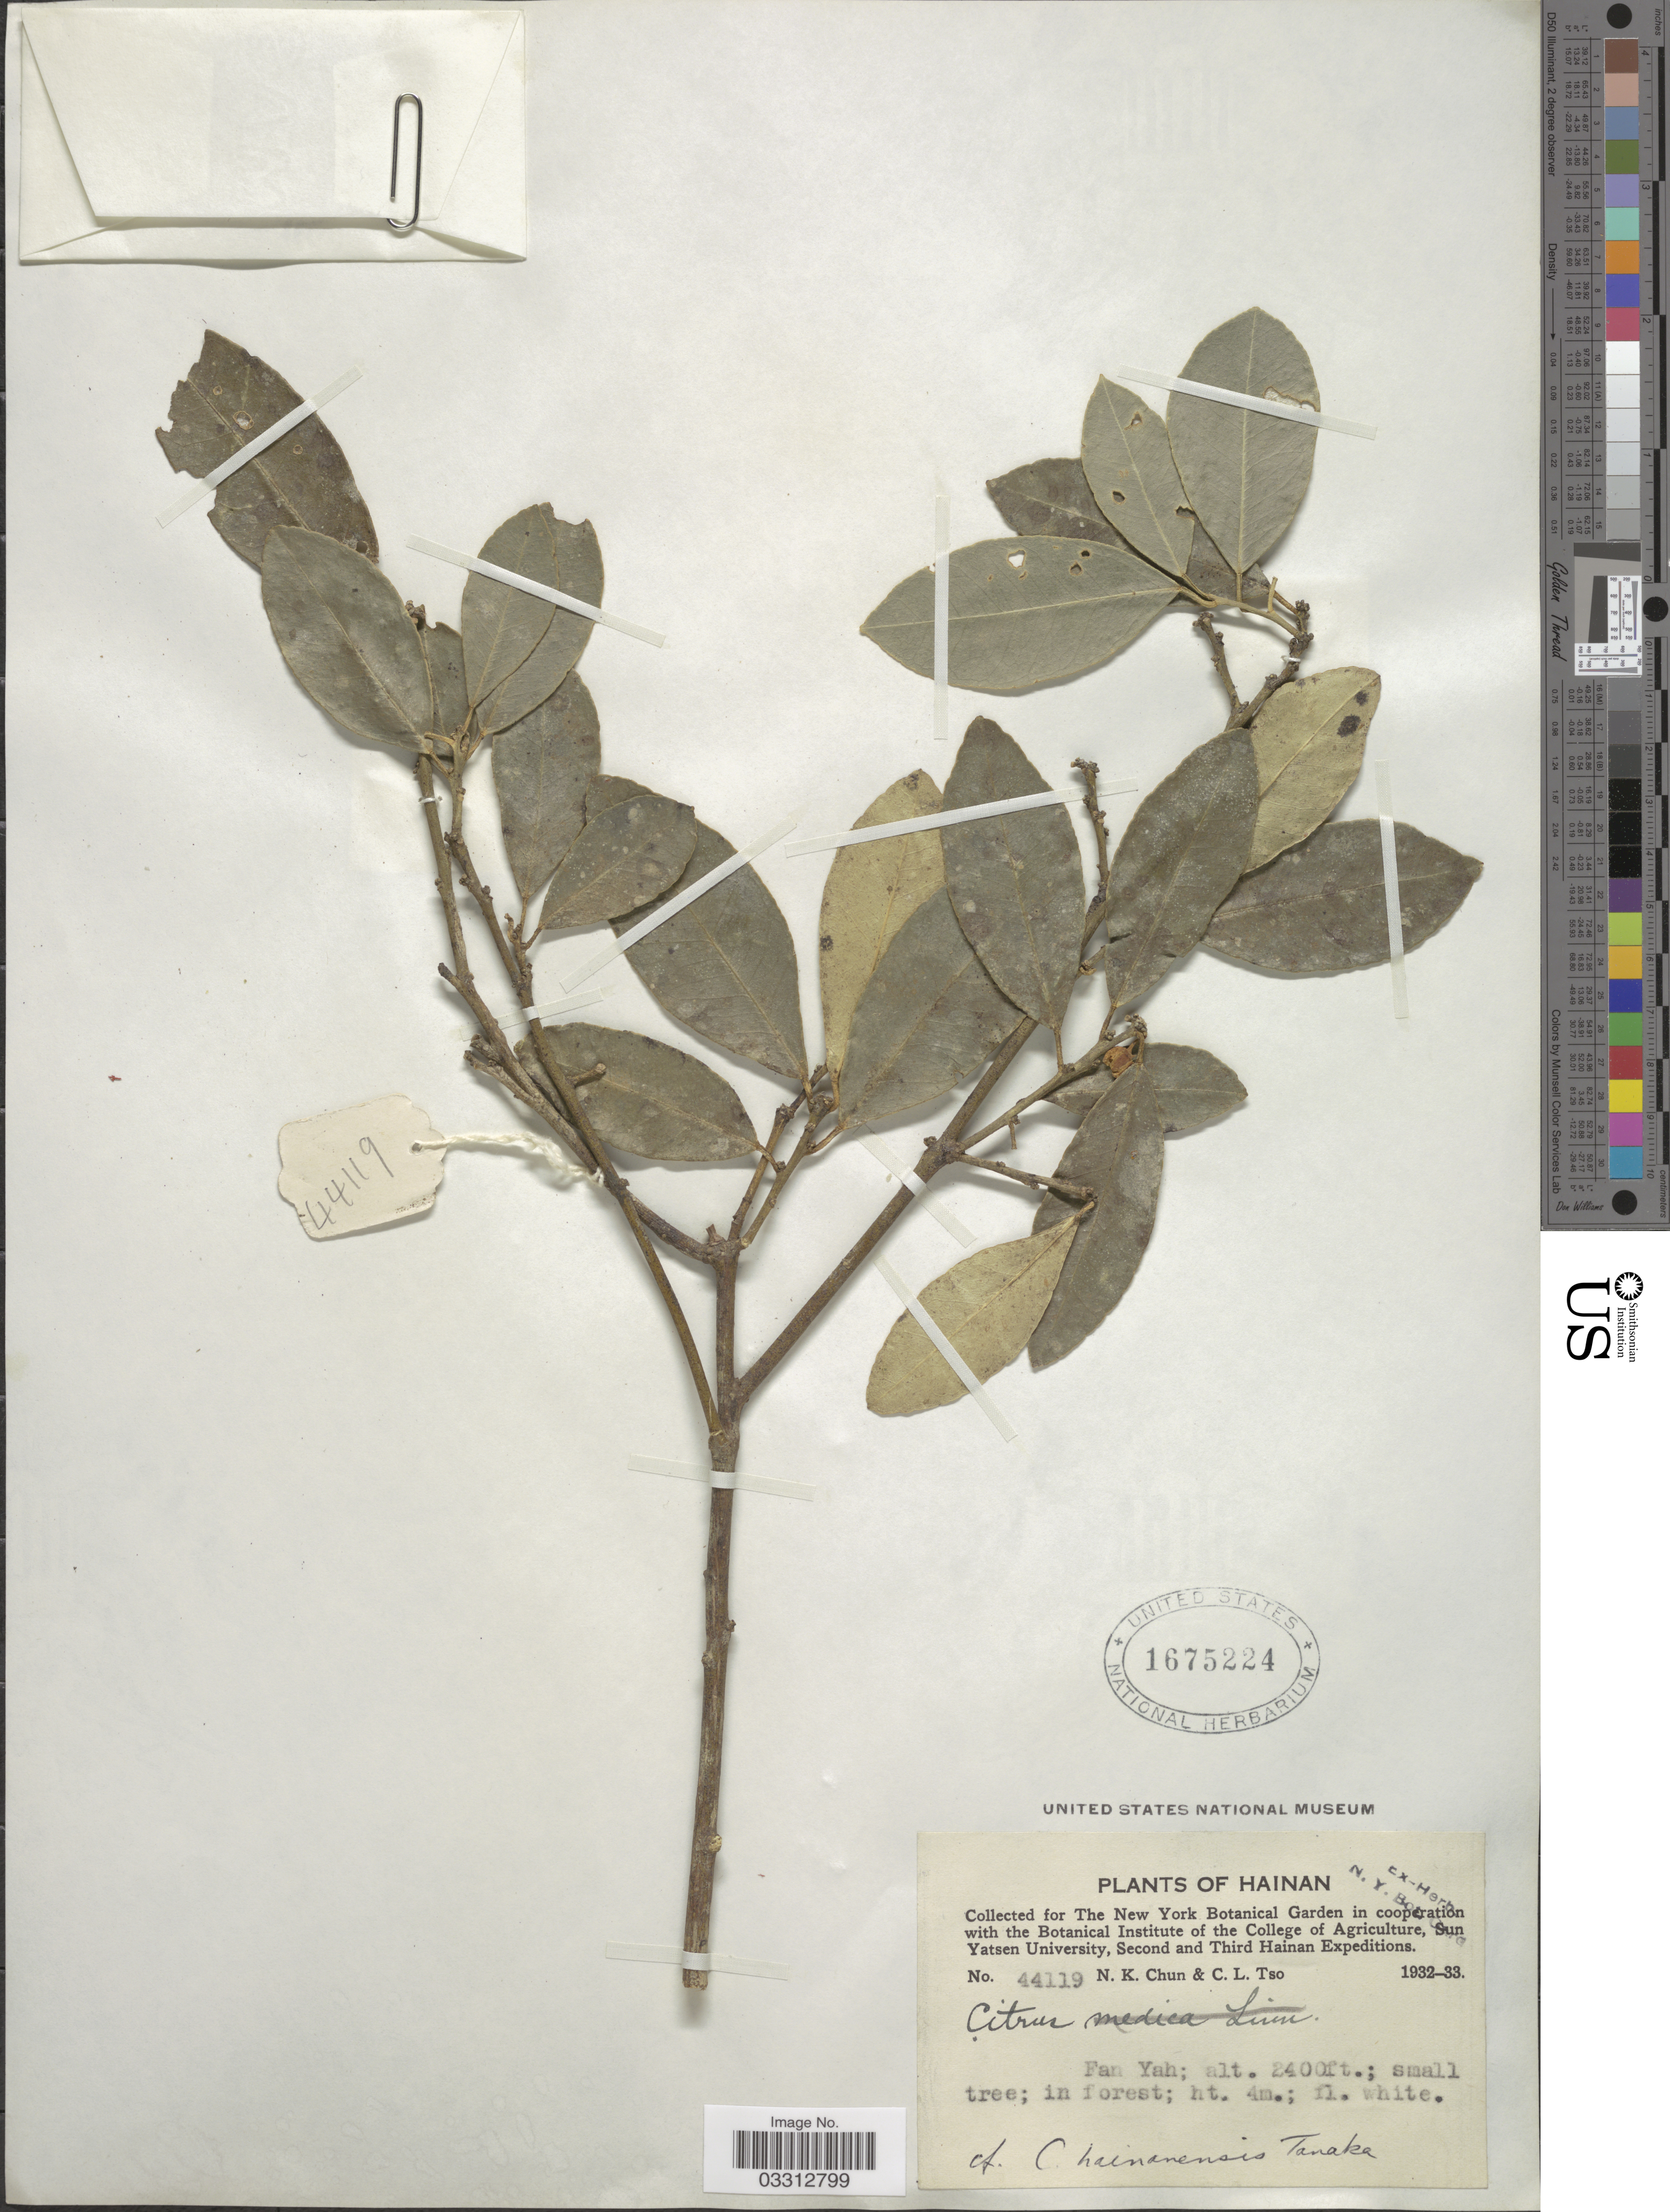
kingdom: Plantae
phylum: Tracheophyta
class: Magnoliopsida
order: Sapindales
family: Rutaceae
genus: Citrus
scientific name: Citrus sp.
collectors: N. K. Chun & C. Tso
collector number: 44119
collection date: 1932/1933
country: China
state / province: Hainan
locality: Fan Yah.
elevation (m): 732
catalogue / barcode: US 1675224